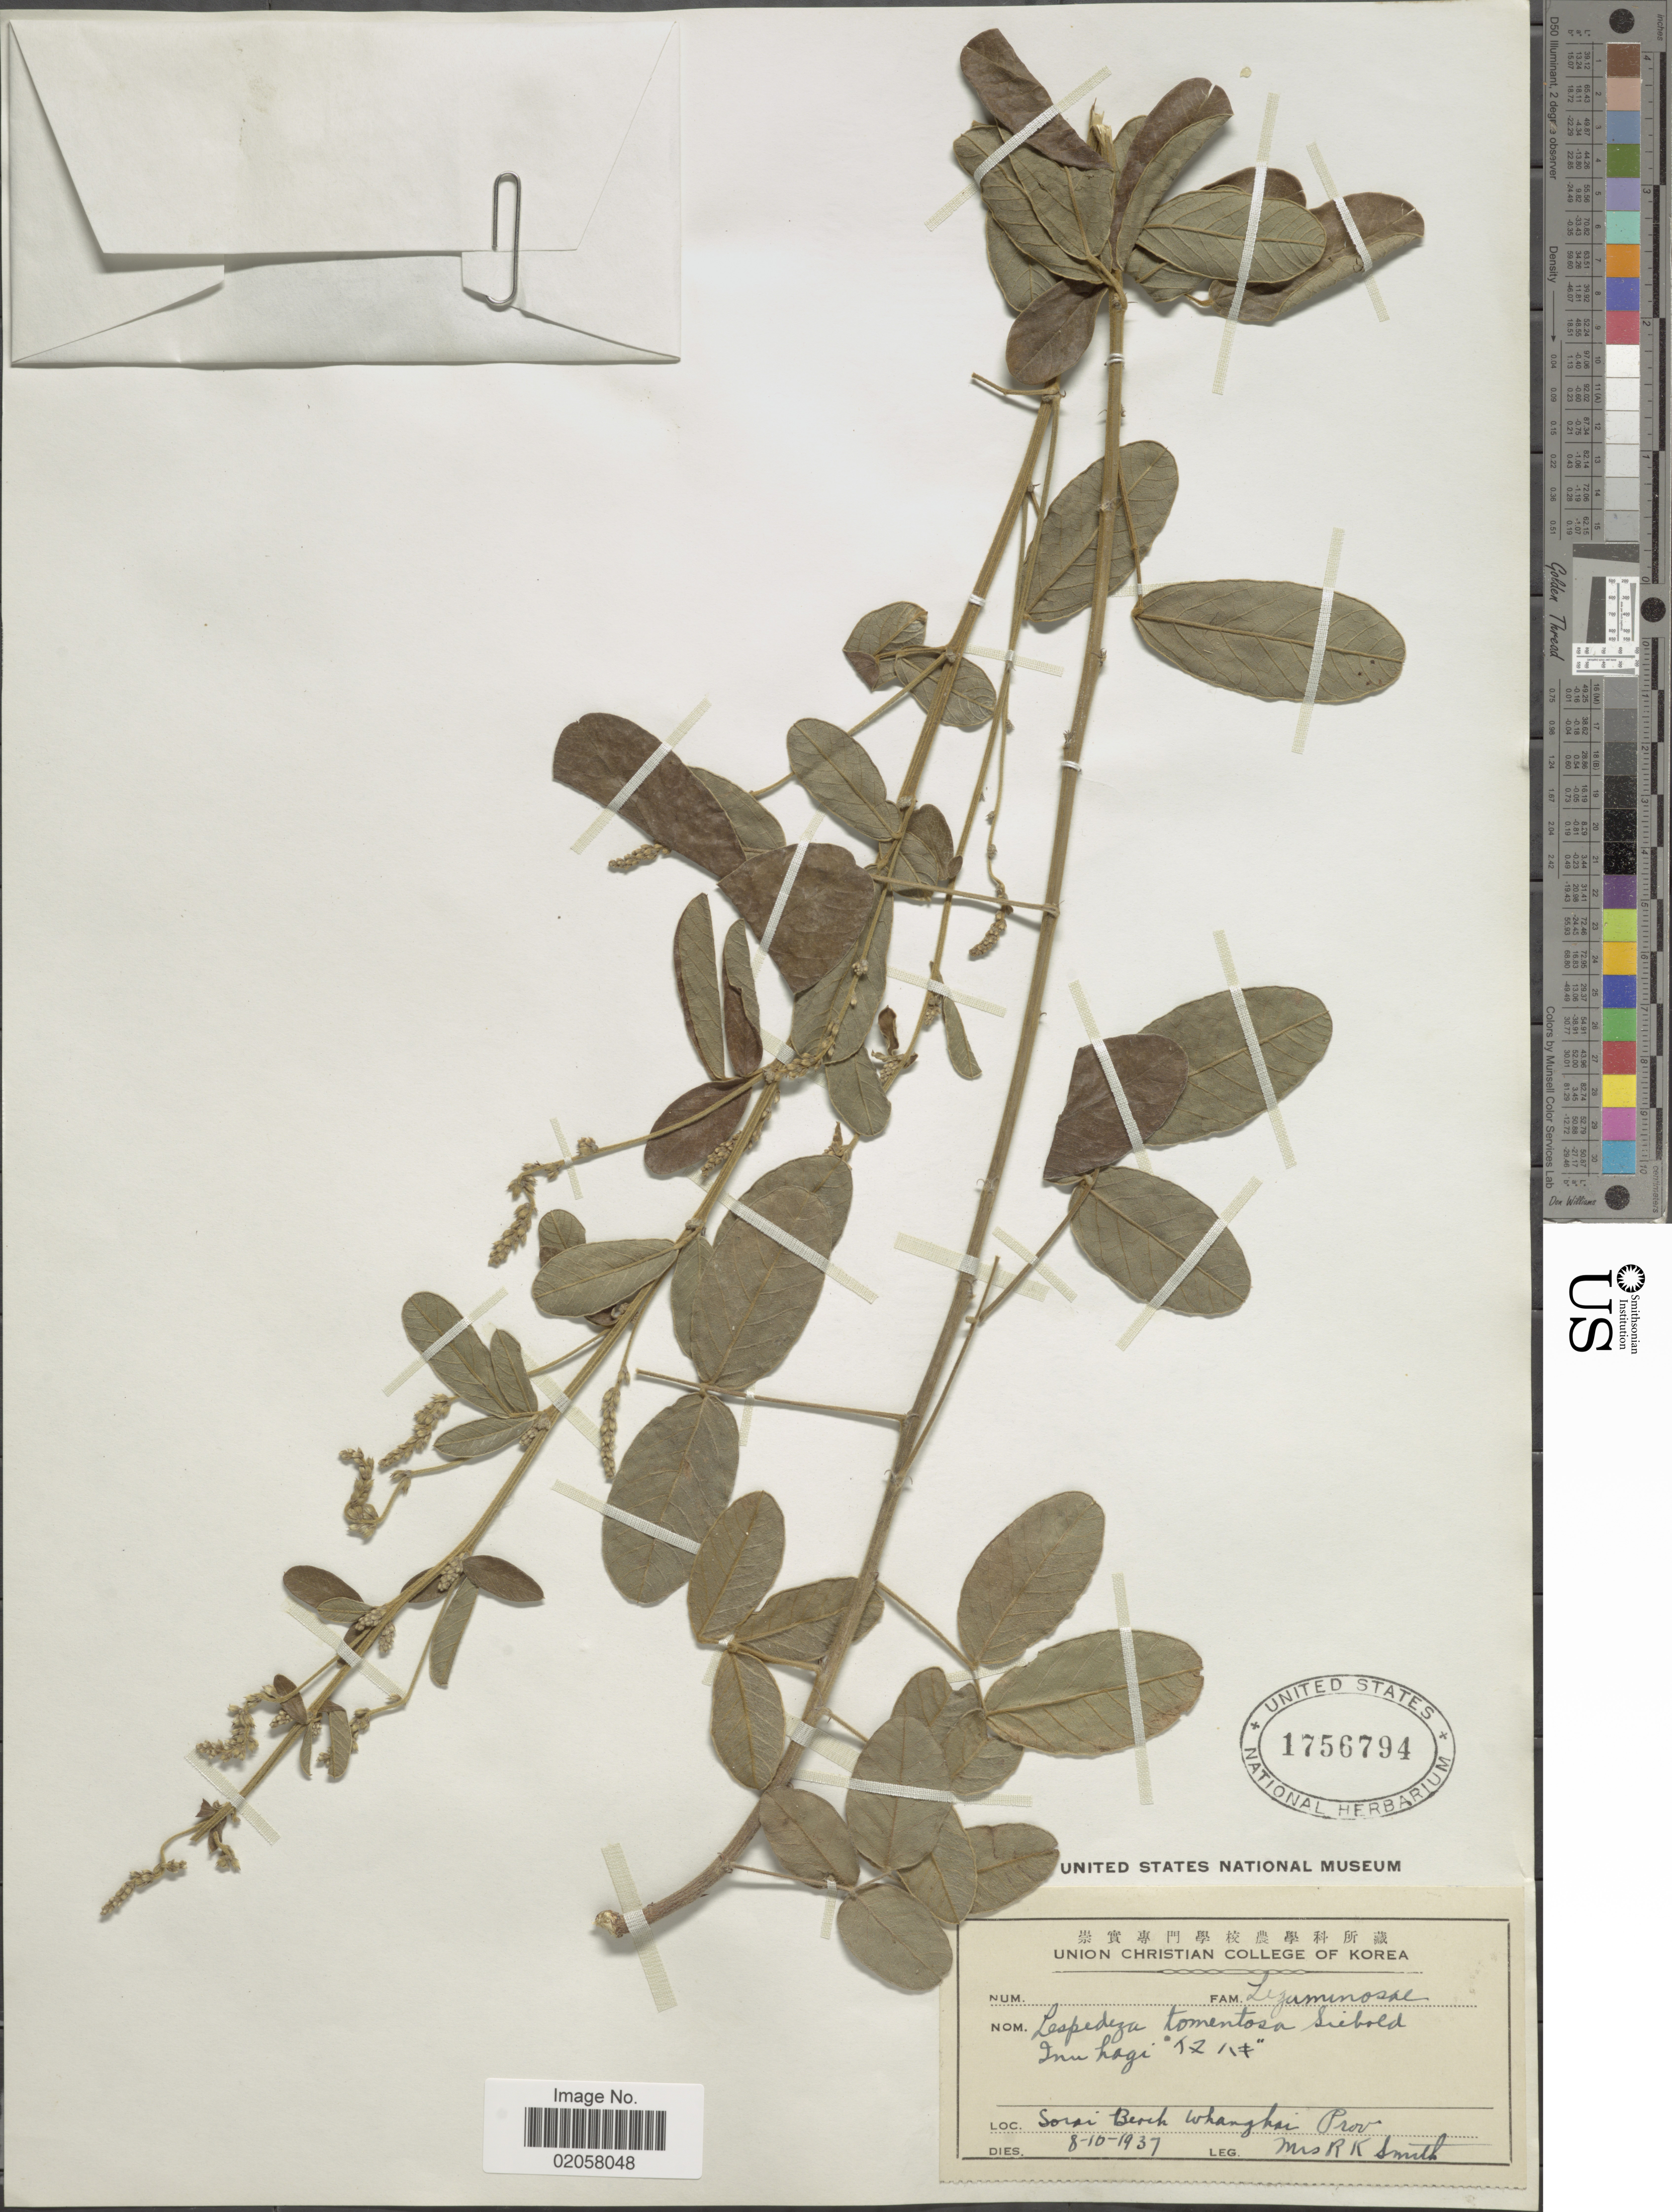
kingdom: Plantae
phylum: Tracheophyta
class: Magnoliopsida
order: Fabales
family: Fabaceae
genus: Lespedeza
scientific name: Lespedeza tomentosa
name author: (Thunb.) Siebold ex Maxim.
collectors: R. Smith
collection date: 1937-10-08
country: North Korea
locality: Sorai Beach, Whanghai Prov.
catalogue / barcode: US 1756794